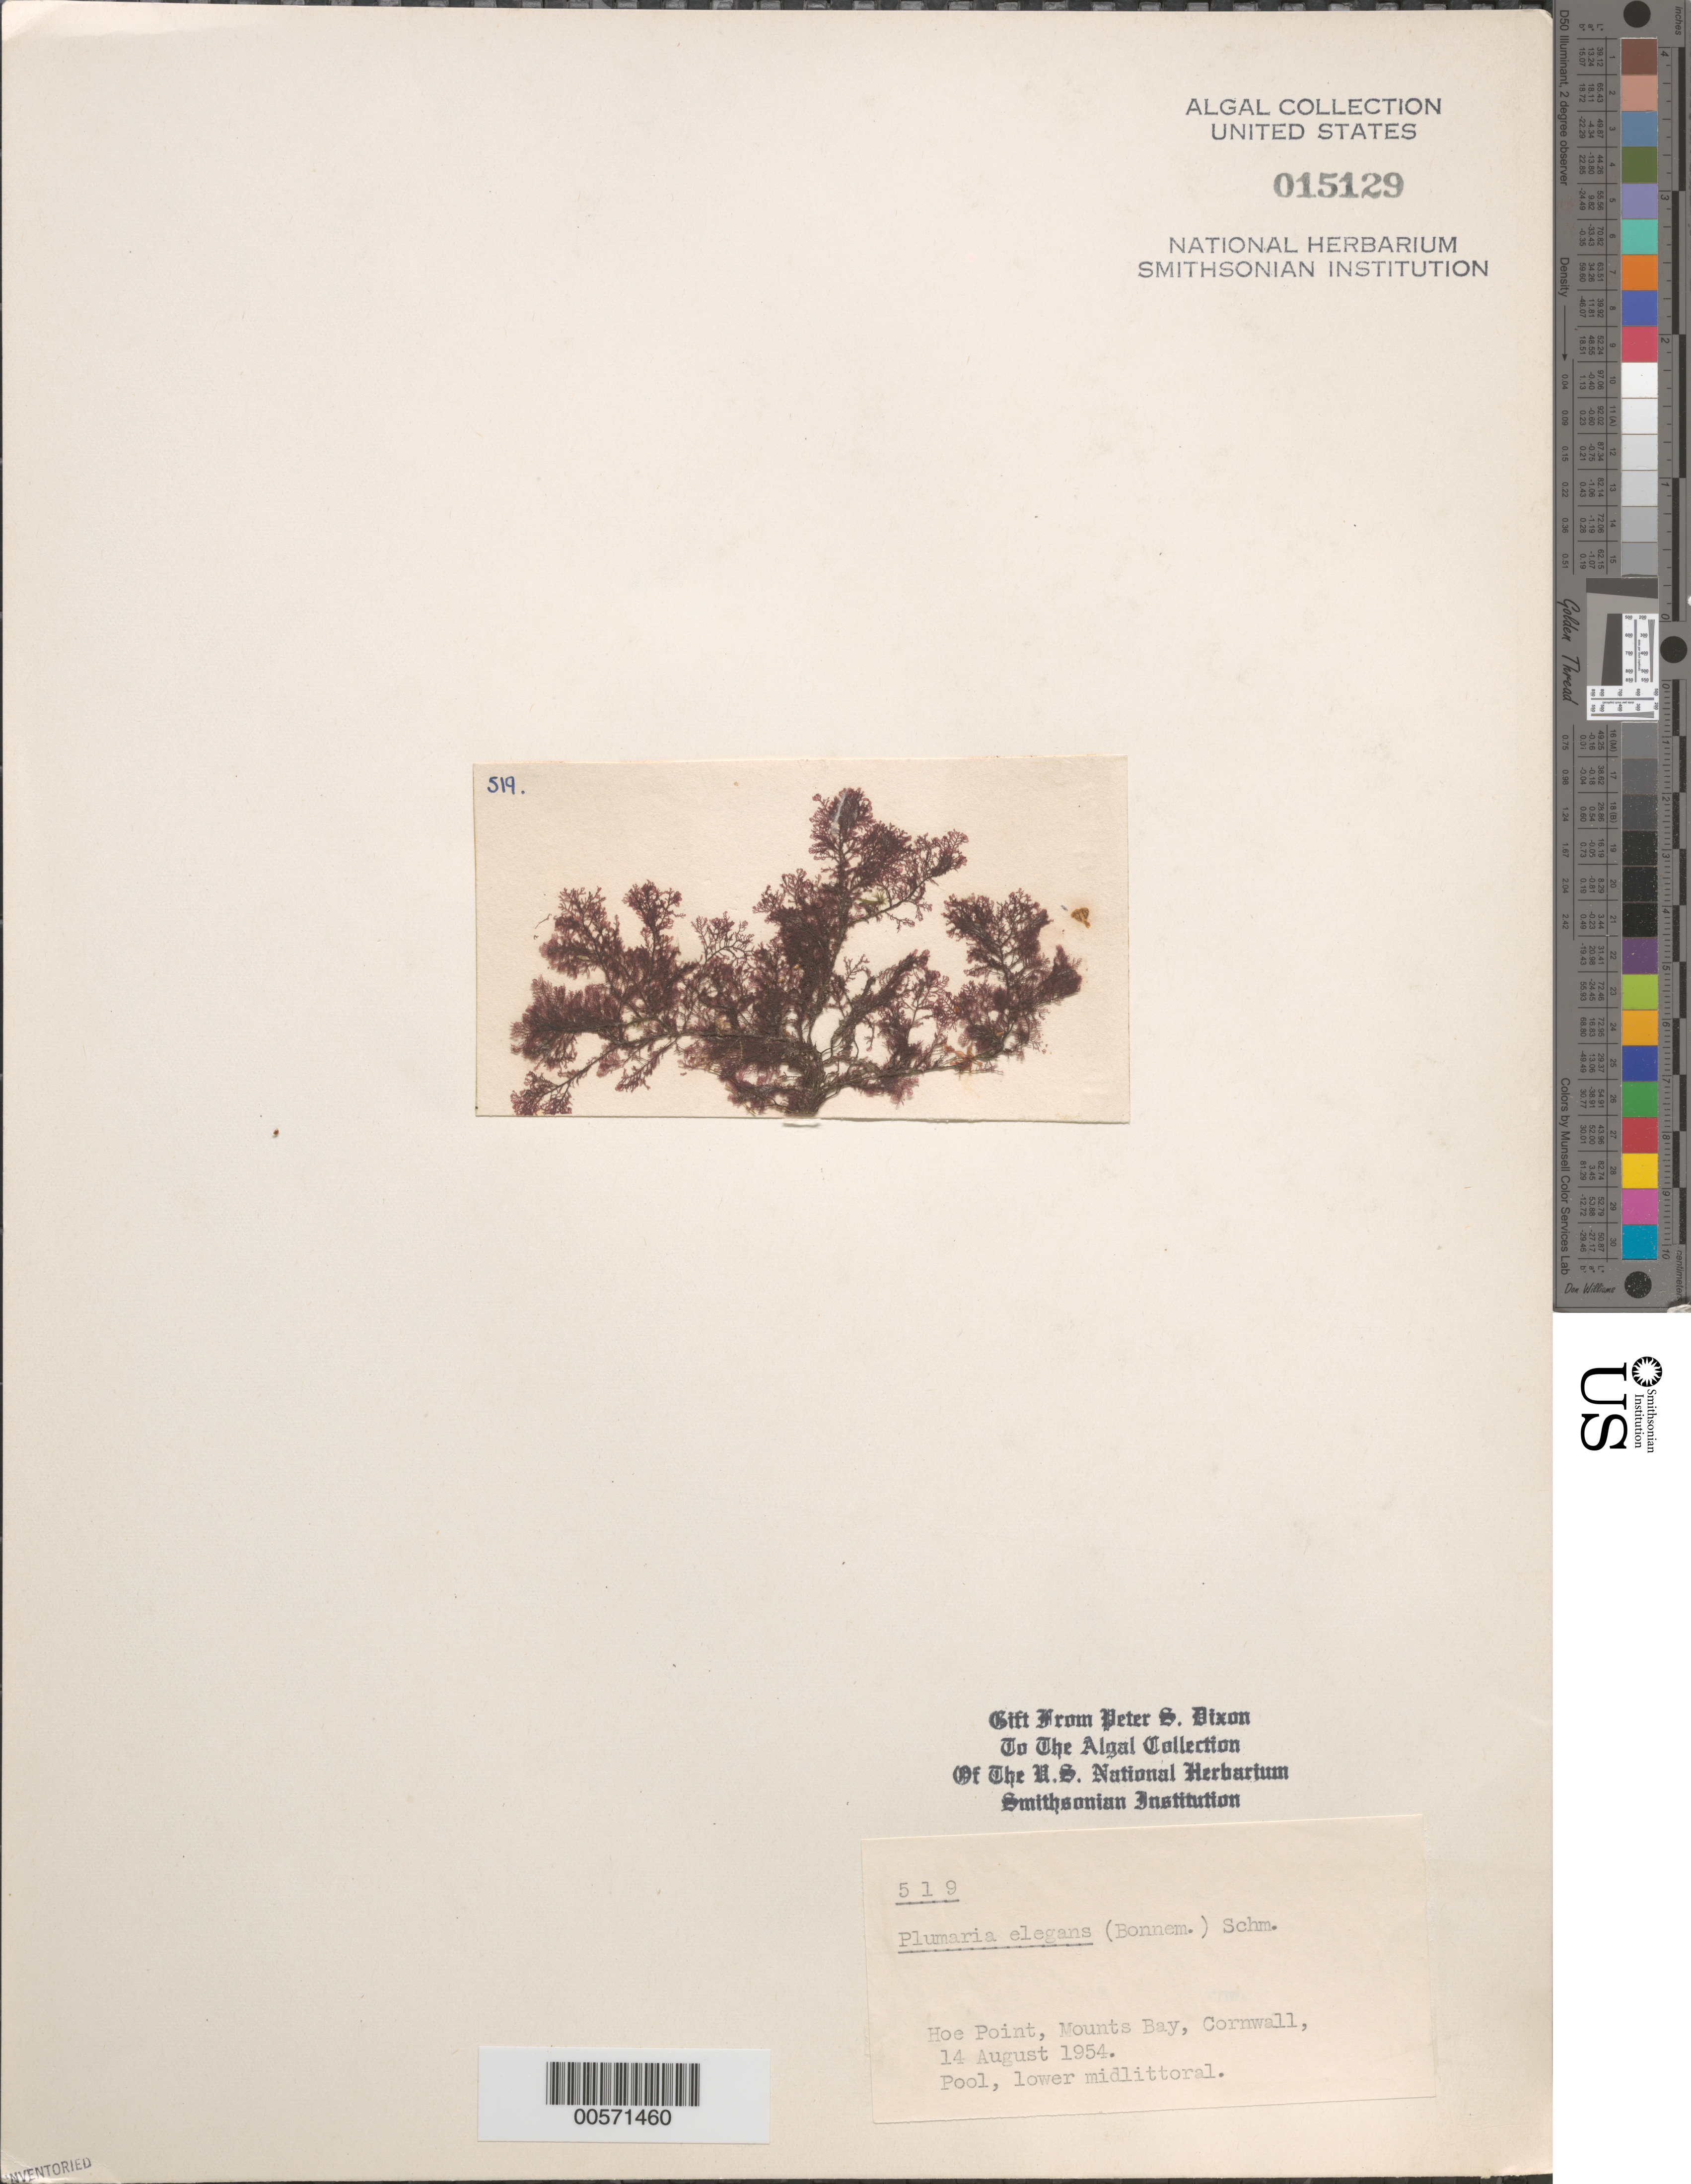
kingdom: Plantae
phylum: Rhodophyta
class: Florideophyceae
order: Ceramiales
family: Wrangeliaceae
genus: Plumaria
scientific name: Plumaria plumosa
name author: (Hudson) Kuntze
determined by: Algae name updating Project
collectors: P. S. Dixon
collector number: PSD 519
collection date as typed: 14 Aug 1954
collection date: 1954-08-14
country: United Kingdom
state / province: England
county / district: Cornwall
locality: Hoe Point, Mounts Bay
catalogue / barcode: US 15129